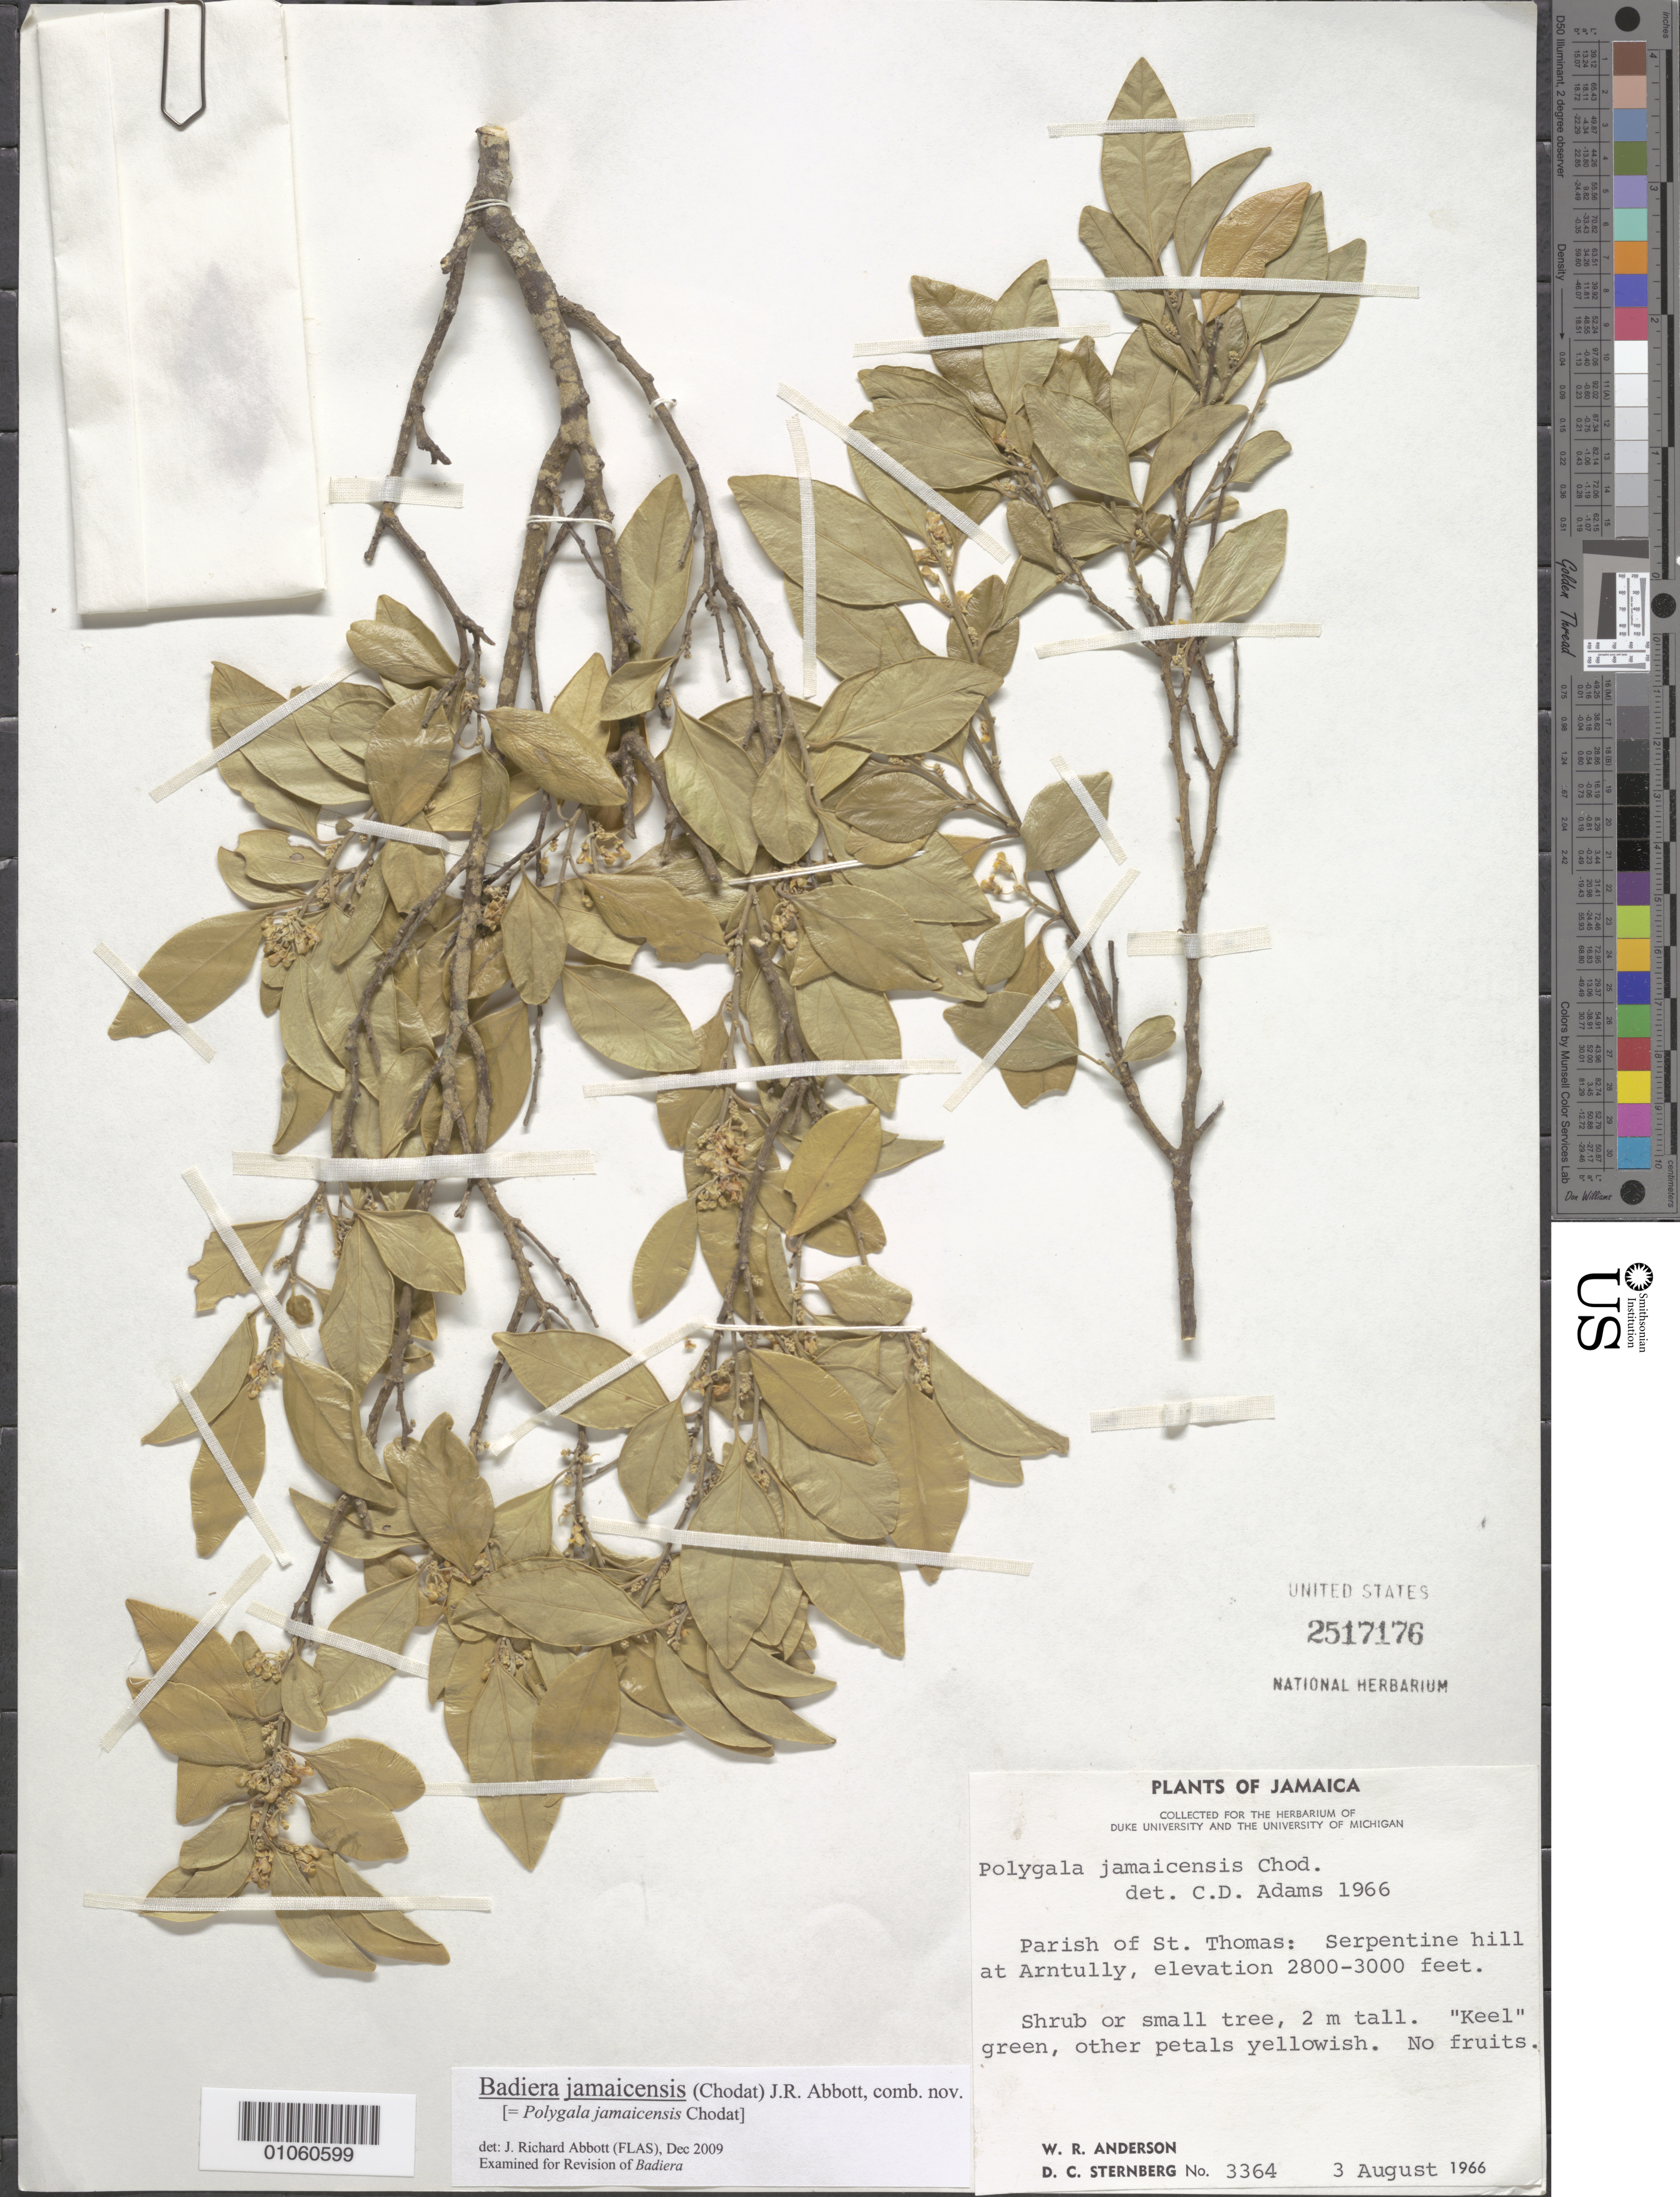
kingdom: Plantae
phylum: Tracheophyta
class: Magnoliopsida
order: Fabales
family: Polygalaceae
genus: Polygala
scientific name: Polygala jamaicensis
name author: Chodat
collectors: W. R. Anderson & D. Sternberg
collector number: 3364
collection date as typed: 03 Aug 1966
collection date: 1966-08-03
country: Jamaica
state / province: Saint Thomas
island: Jamaica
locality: Serpentine Hill at Arntully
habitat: Serpentine hill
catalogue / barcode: US 2517176